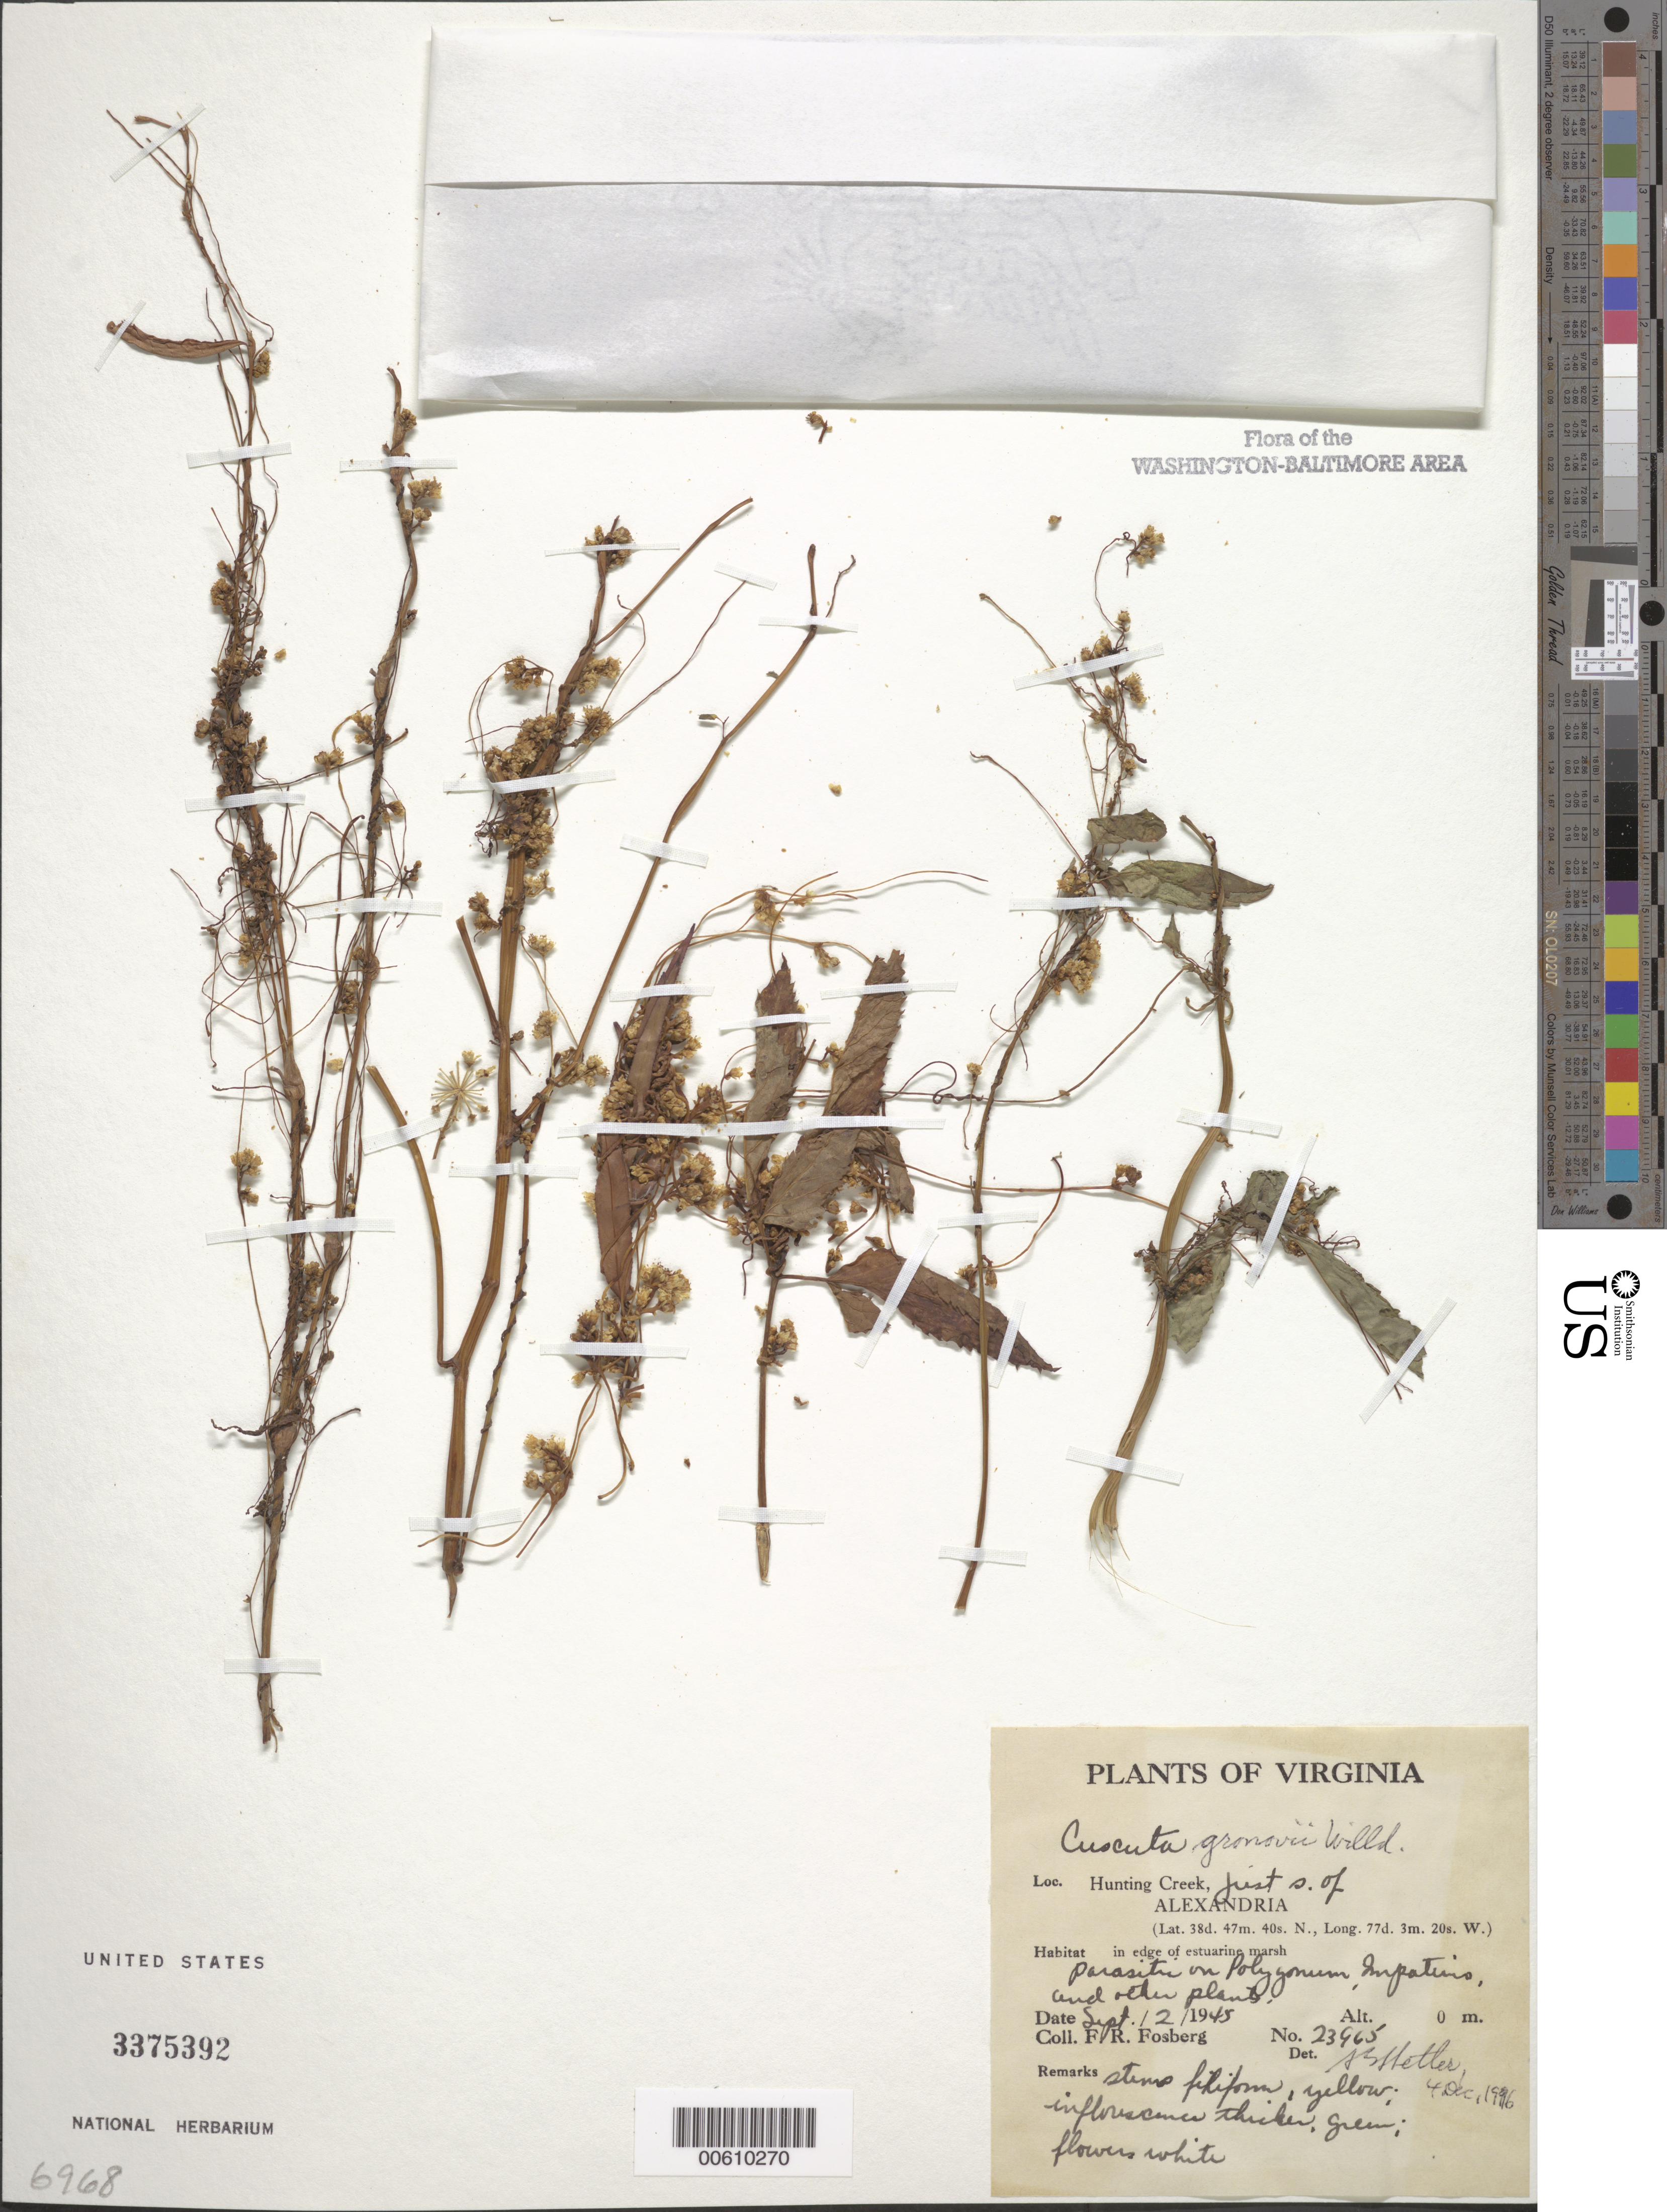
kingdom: Plantae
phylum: Tracheophyta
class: Magnoliopsida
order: Solanales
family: Convolvulaceae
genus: Cuscuta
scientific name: Cuscuta gronovii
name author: Willd. ex Schult.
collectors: F. Fosburg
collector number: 23965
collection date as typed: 02 Sep 1945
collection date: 1945-09-02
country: United States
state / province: Virginia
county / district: Fairfax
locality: Hunting Creek, S of Alexandria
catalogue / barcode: US 3375392